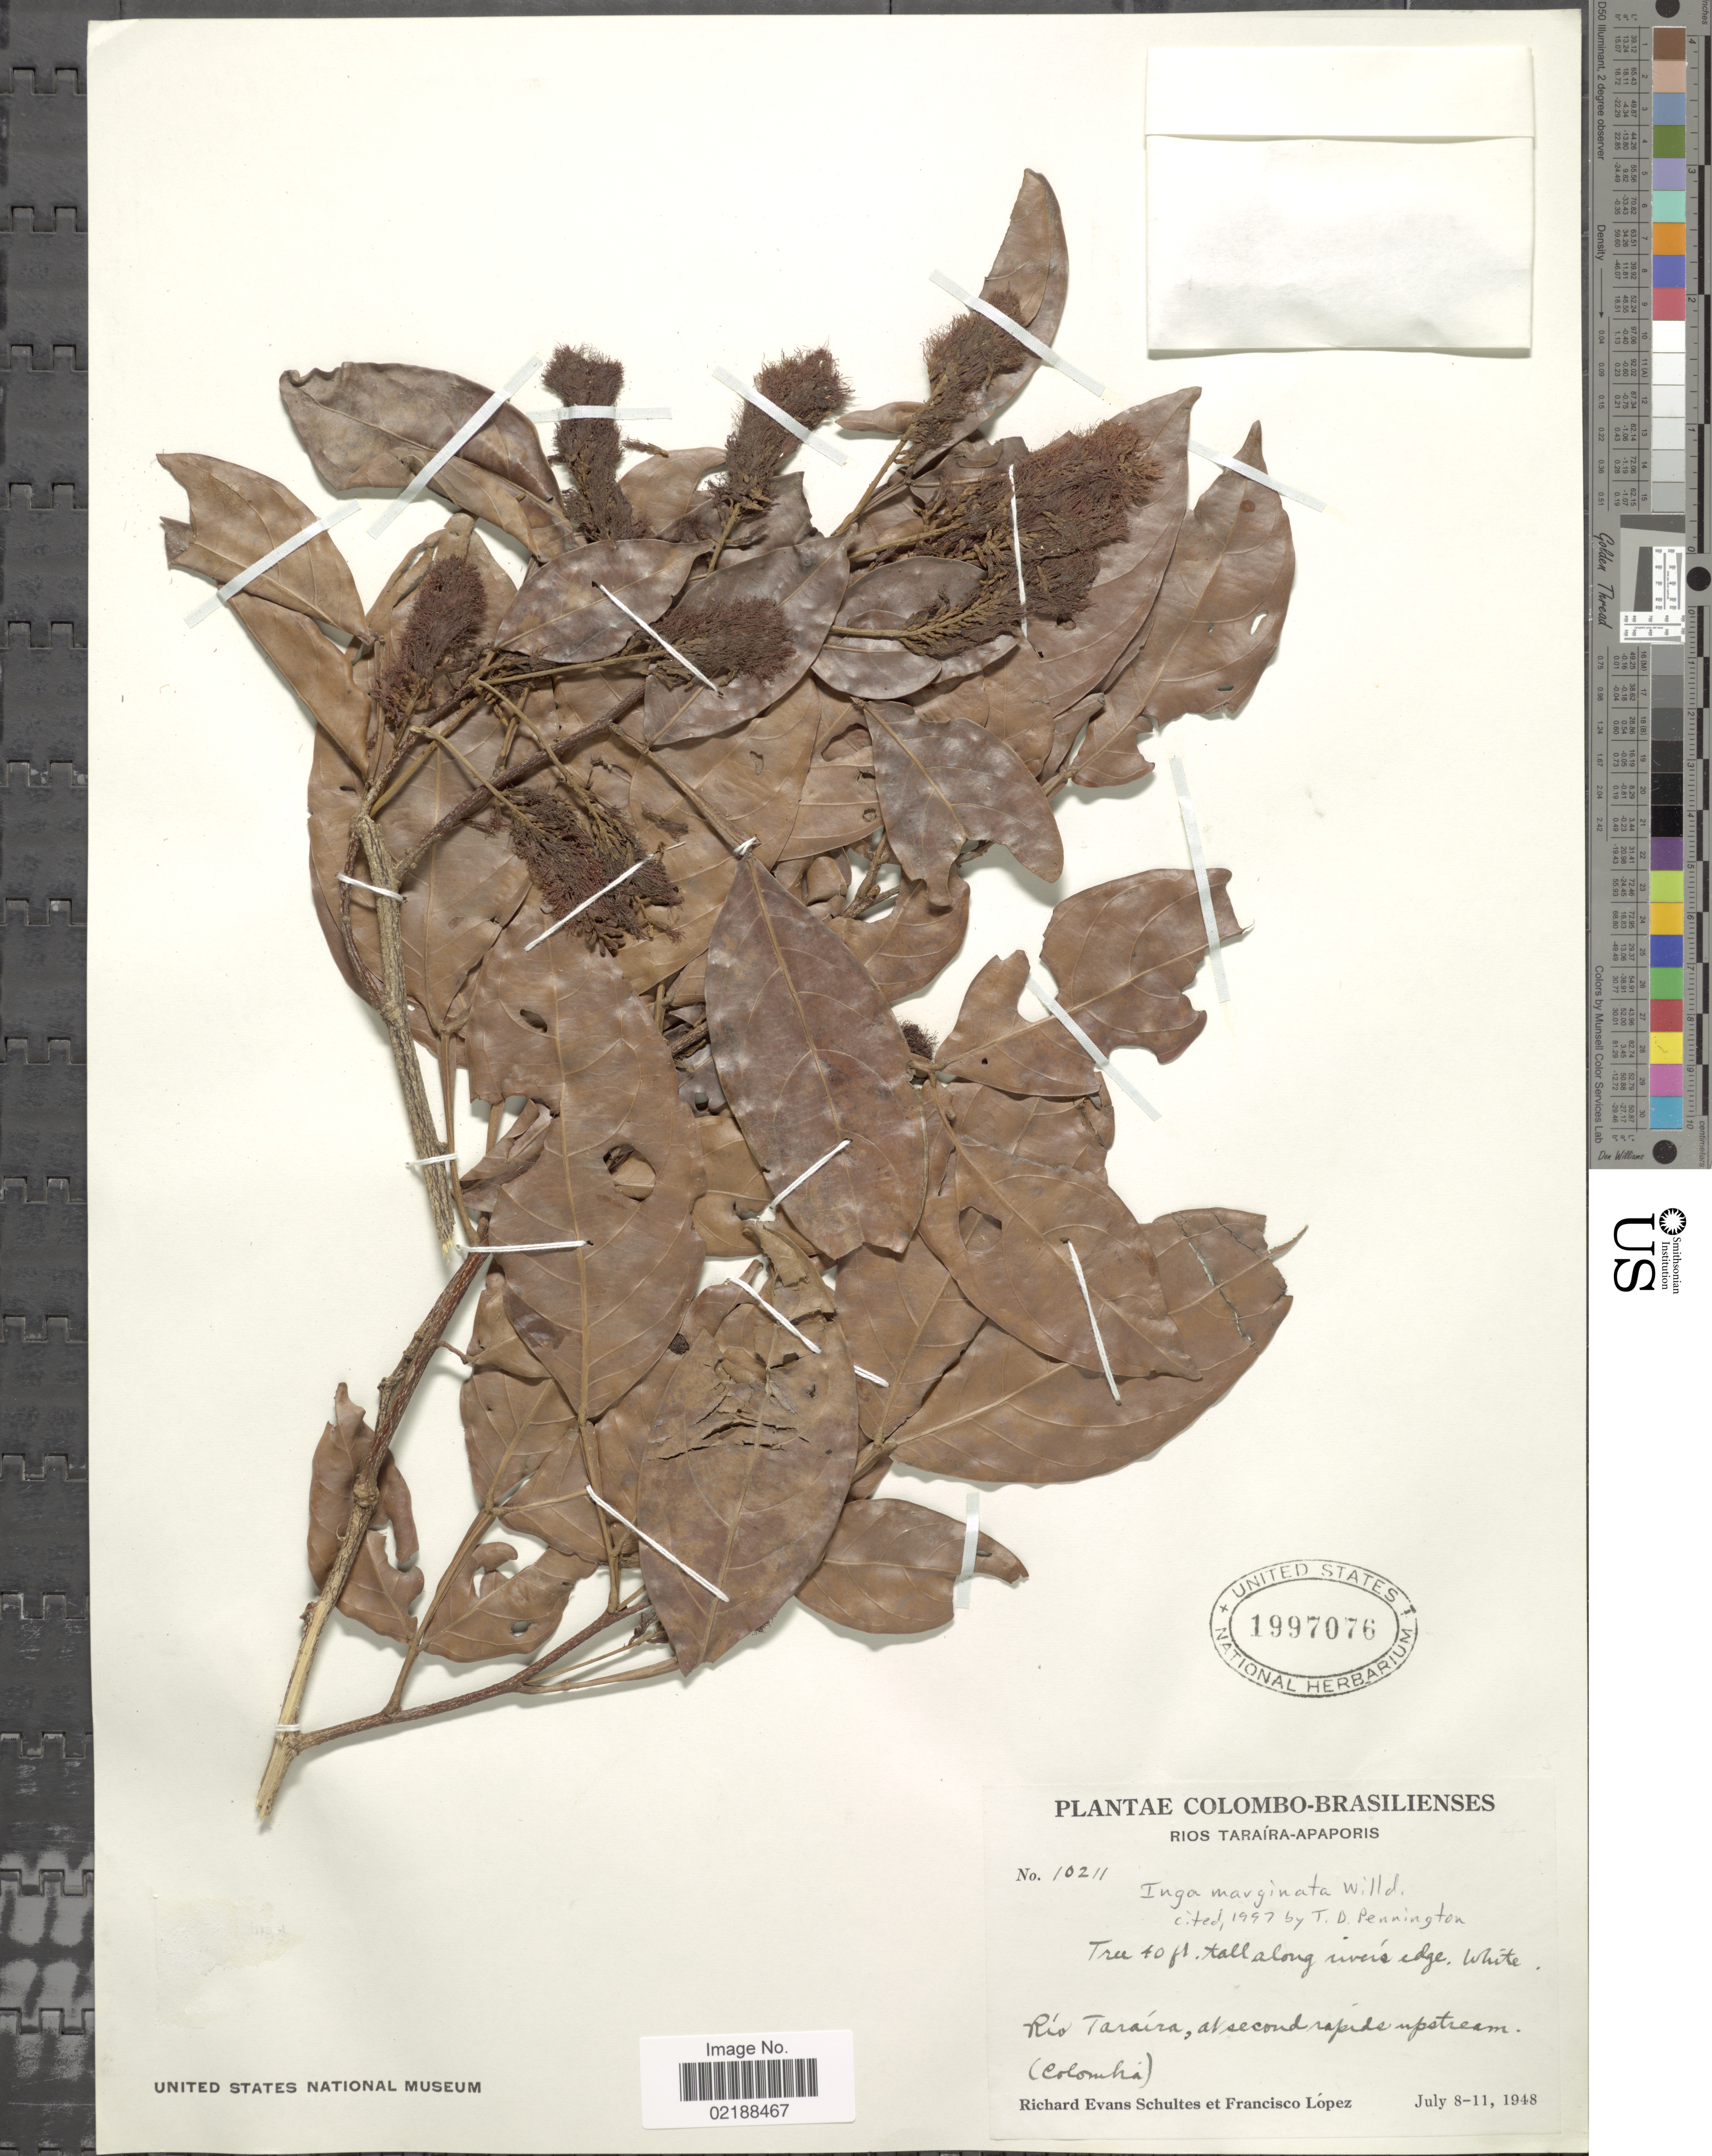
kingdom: Plantae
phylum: Tracheophyta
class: Magnoliopsida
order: Fabales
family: Fabaceae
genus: Inga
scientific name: Inga marginata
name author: Willd.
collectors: R. E. Schultes & F. Lopéz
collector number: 10211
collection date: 1948-07-08/1948-07-11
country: Colombia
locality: Colombo-Brasilienses, Rios Taraíra-Apaporis, Río Taraíra, at second rapids upstream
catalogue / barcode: US 1997076